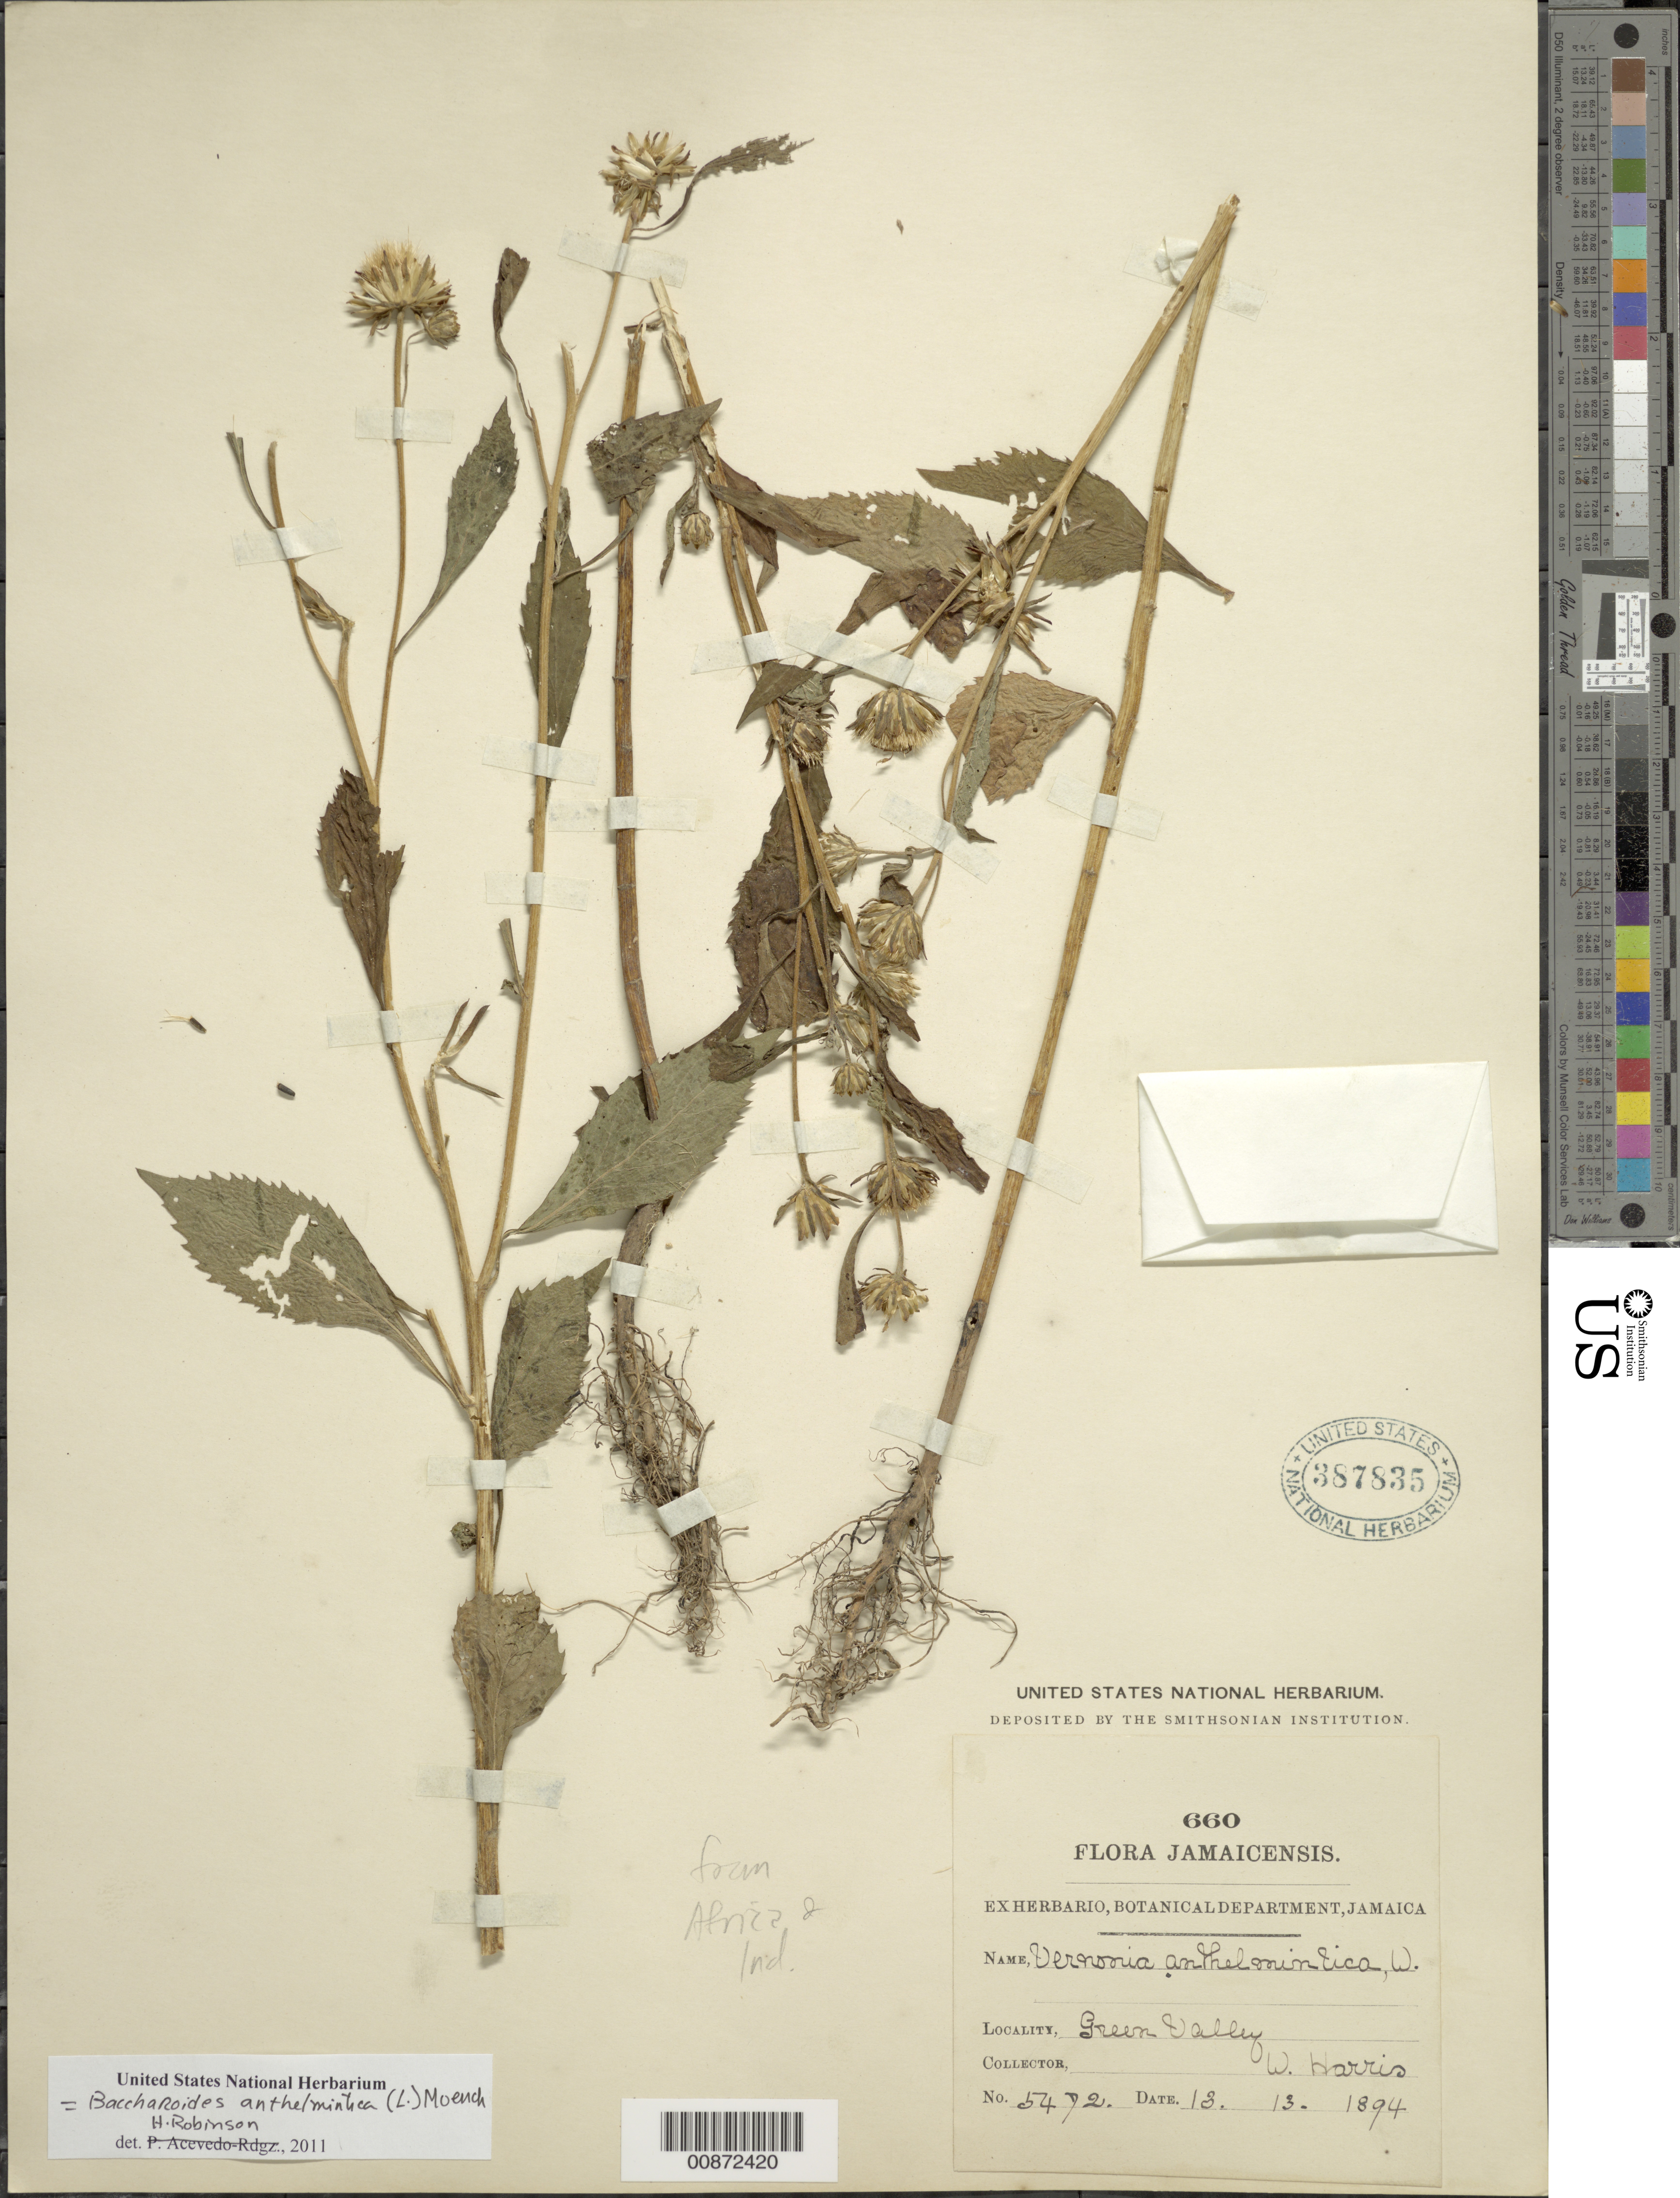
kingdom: Plantae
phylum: Tracheophyta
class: Magnoliopsida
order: Asterales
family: Asteraceae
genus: Baccharoides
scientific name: Baccharoides anthelmintica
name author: (L.) Moench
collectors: W. H. Harris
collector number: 5472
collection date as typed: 1894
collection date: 1894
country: Jamaica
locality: Green Valley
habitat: Valley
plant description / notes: Month not given, but day was..13th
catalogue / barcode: US 387835